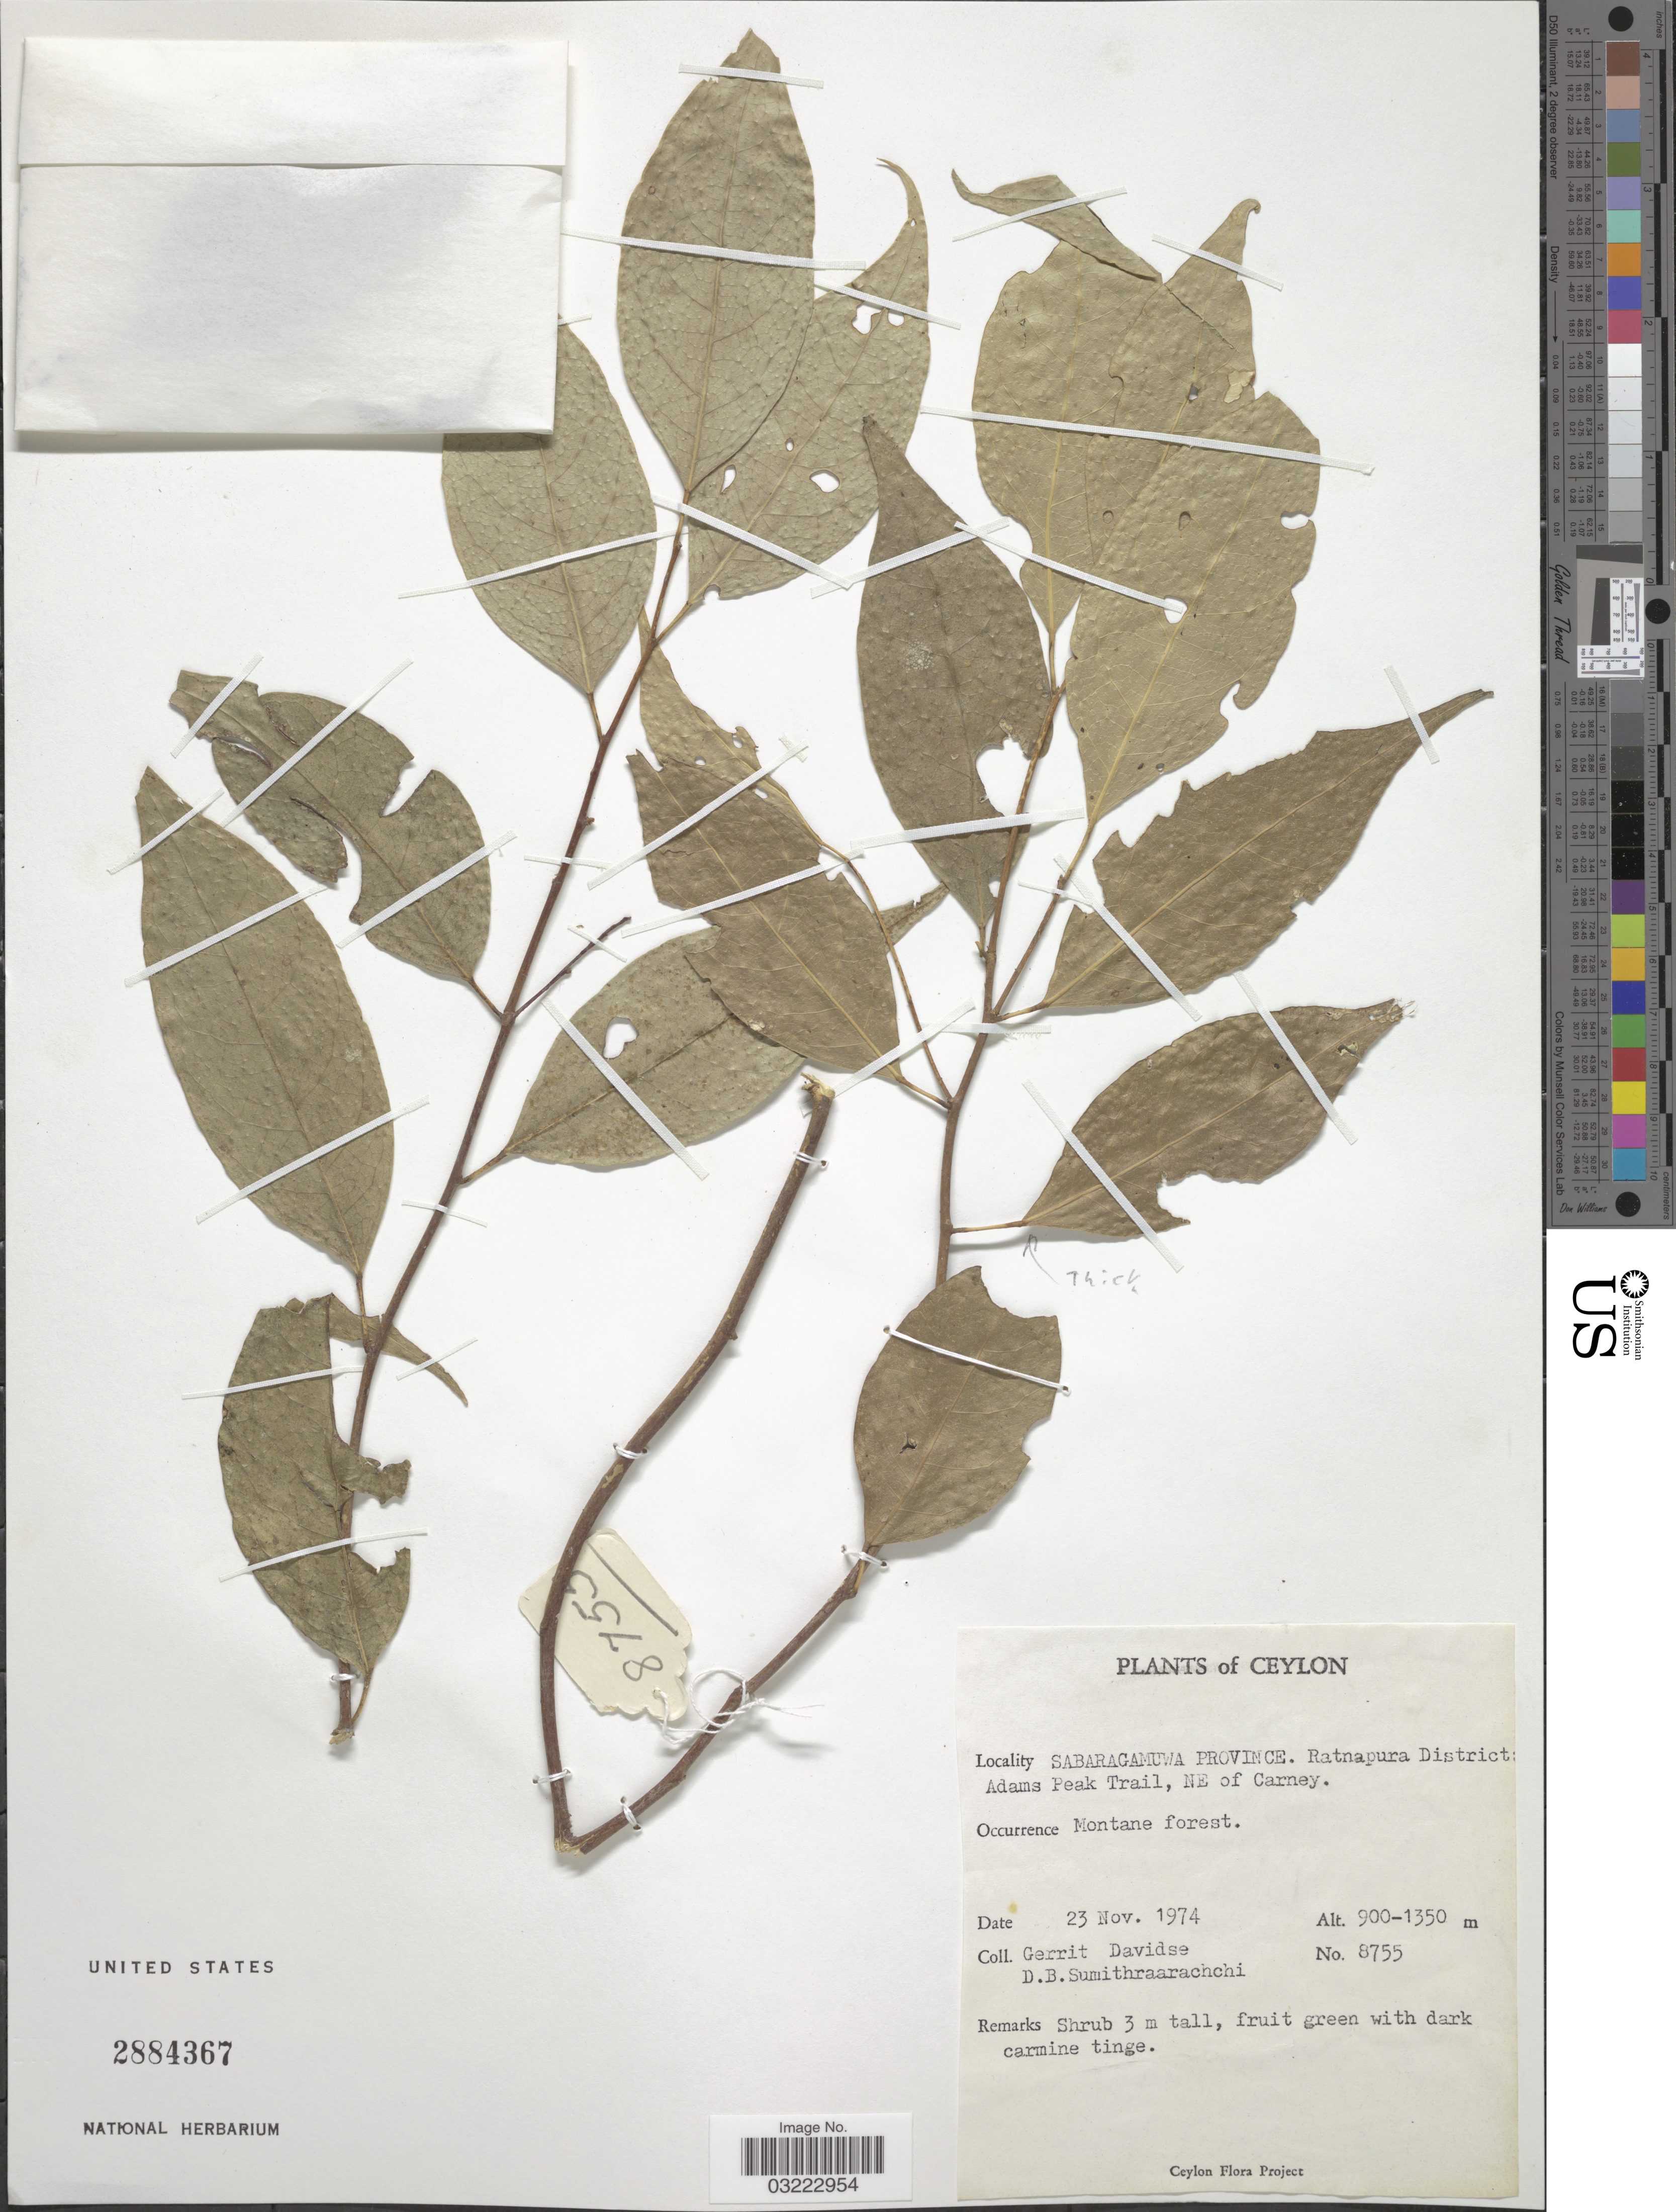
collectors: G. Davidse & D. B. Sumithraarachchi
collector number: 8755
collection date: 1974-11-23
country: Sri Lanka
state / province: Sabaragamuwa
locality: Ceylon. Ratnapura District: Adams Peak Trail, NE of Carney.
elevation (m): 900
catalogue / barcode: US 2884367